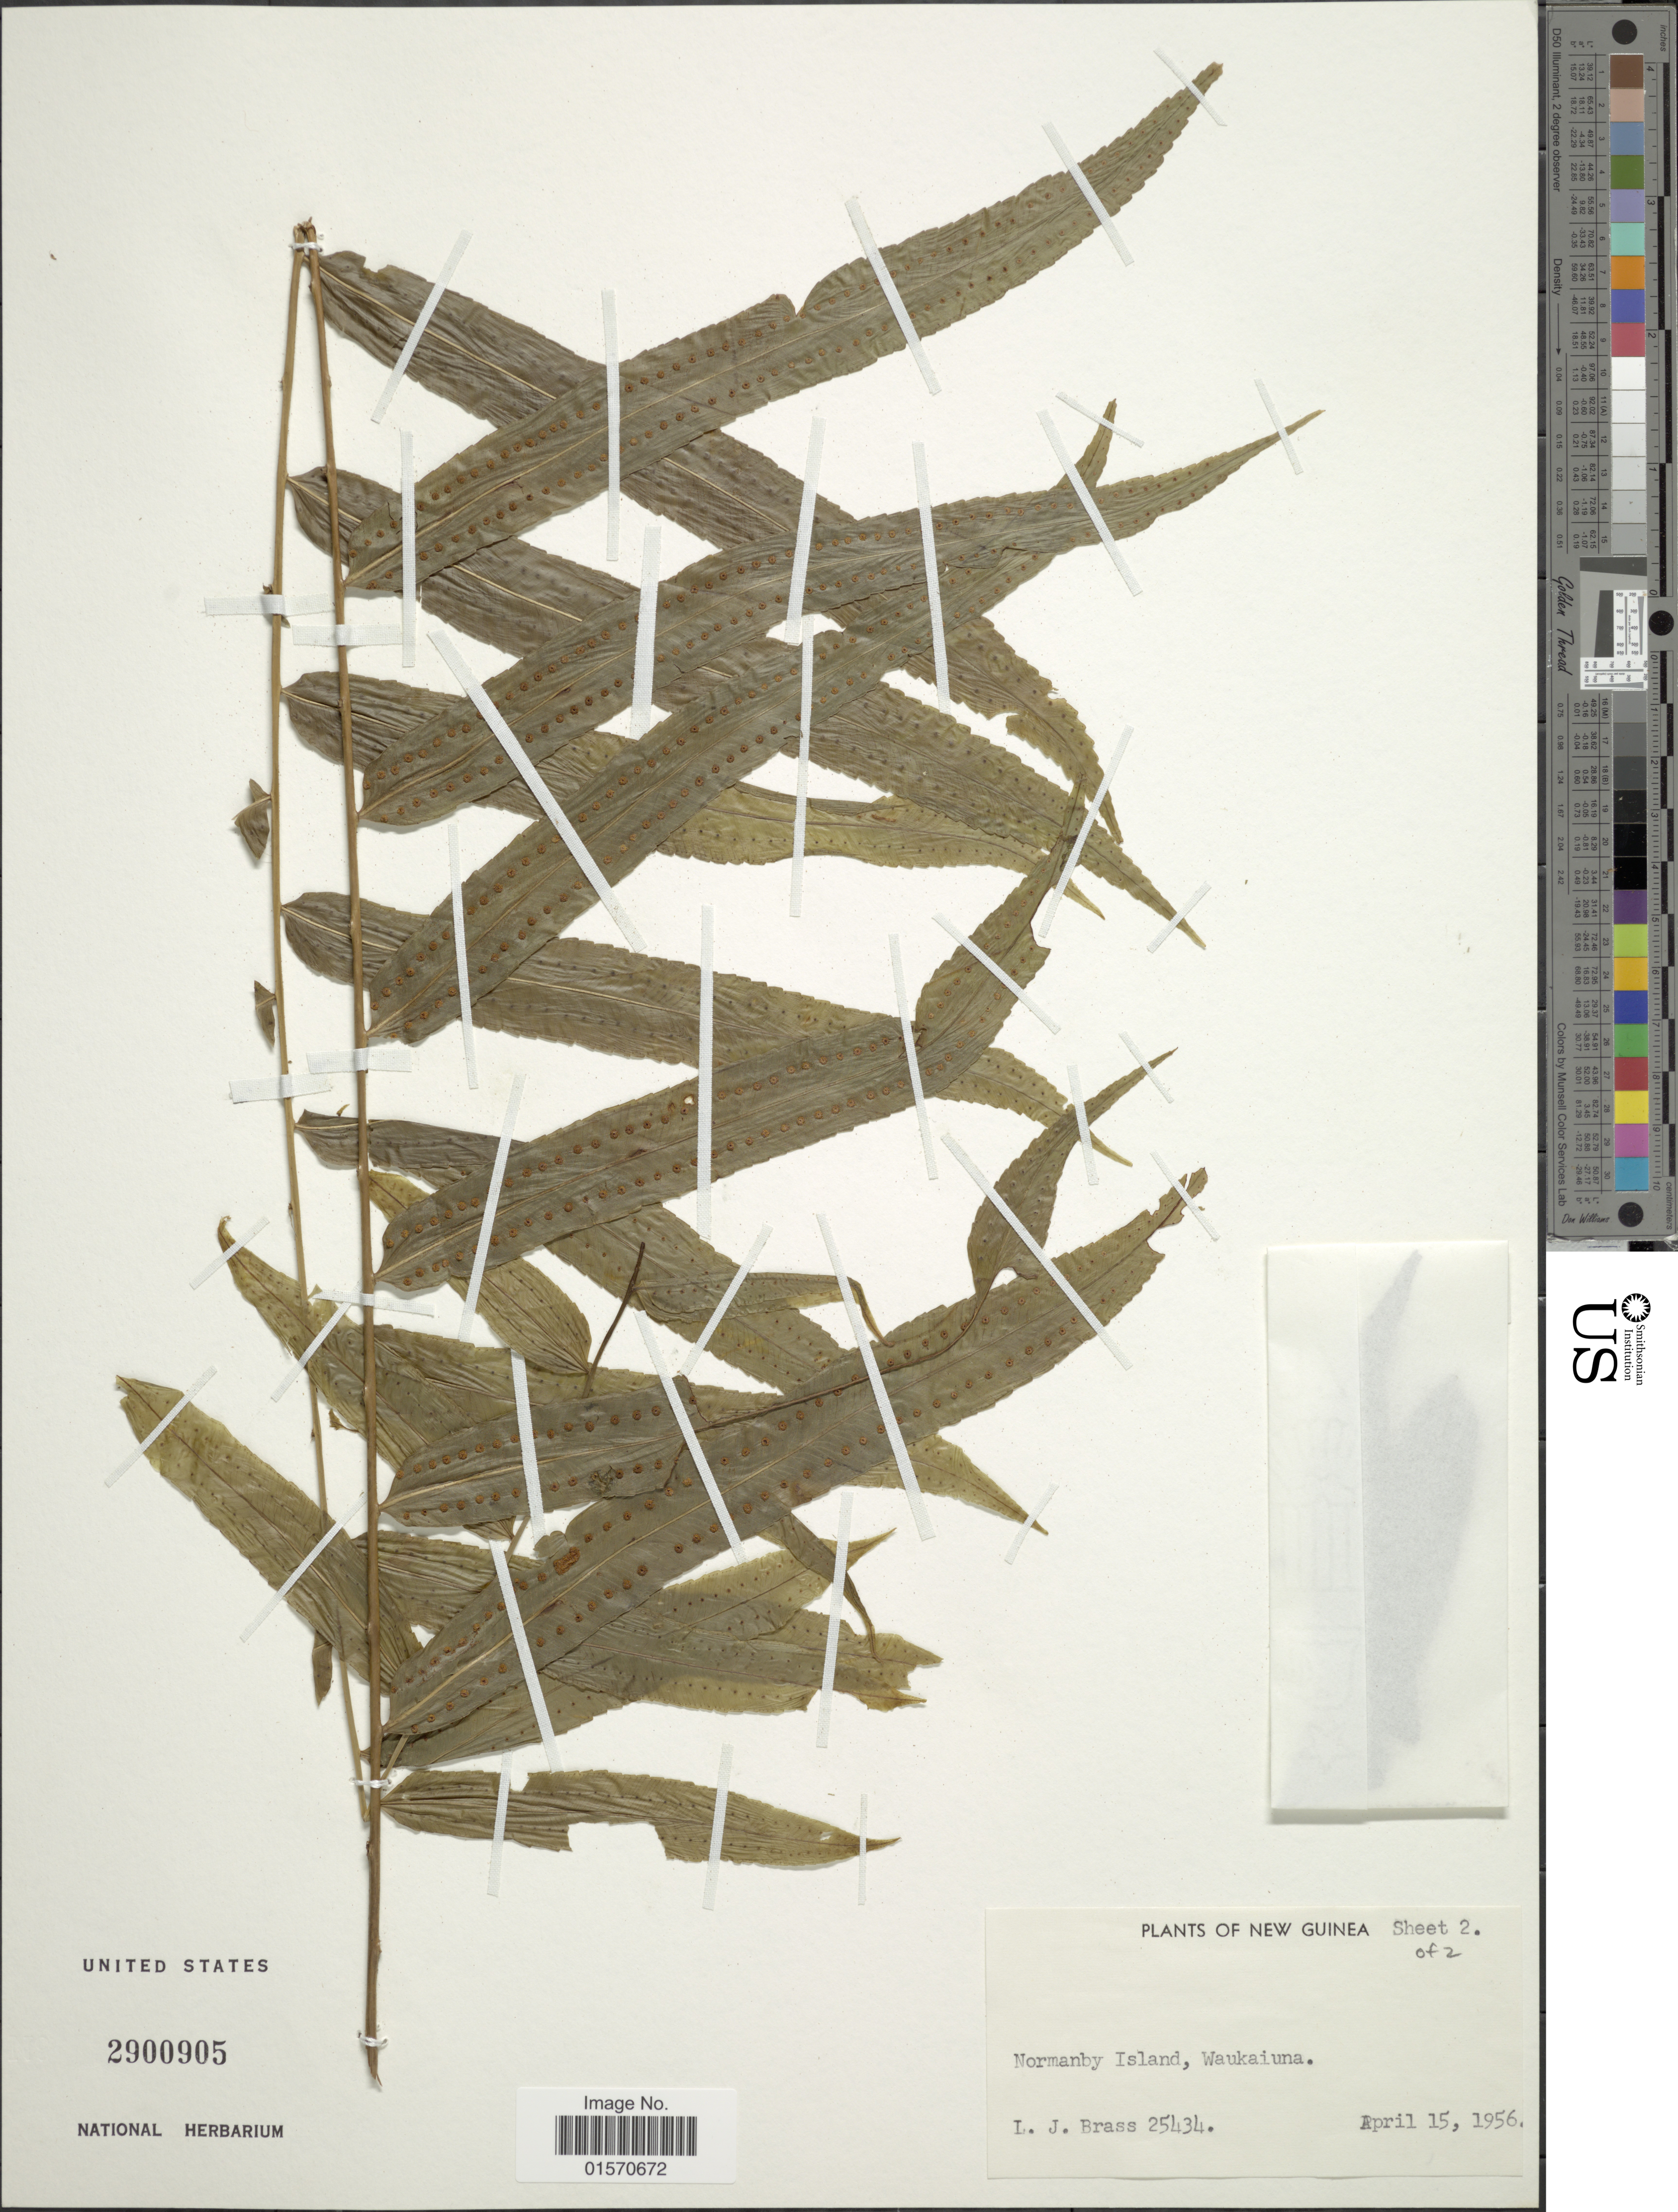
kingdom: Plantae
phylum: Tracheophyta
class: Polypodiopsida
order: Polypodiales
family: Nephrolepidaceae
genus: Nephrolepis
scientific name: Nephrolepis persicifolia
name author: Christ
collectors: L. J. Brass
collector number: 25434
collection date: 1956-04-15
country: Papua New Guinea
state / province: Milne Bay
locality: Normanby Island, Waukaiuna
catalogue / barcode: US 2900905